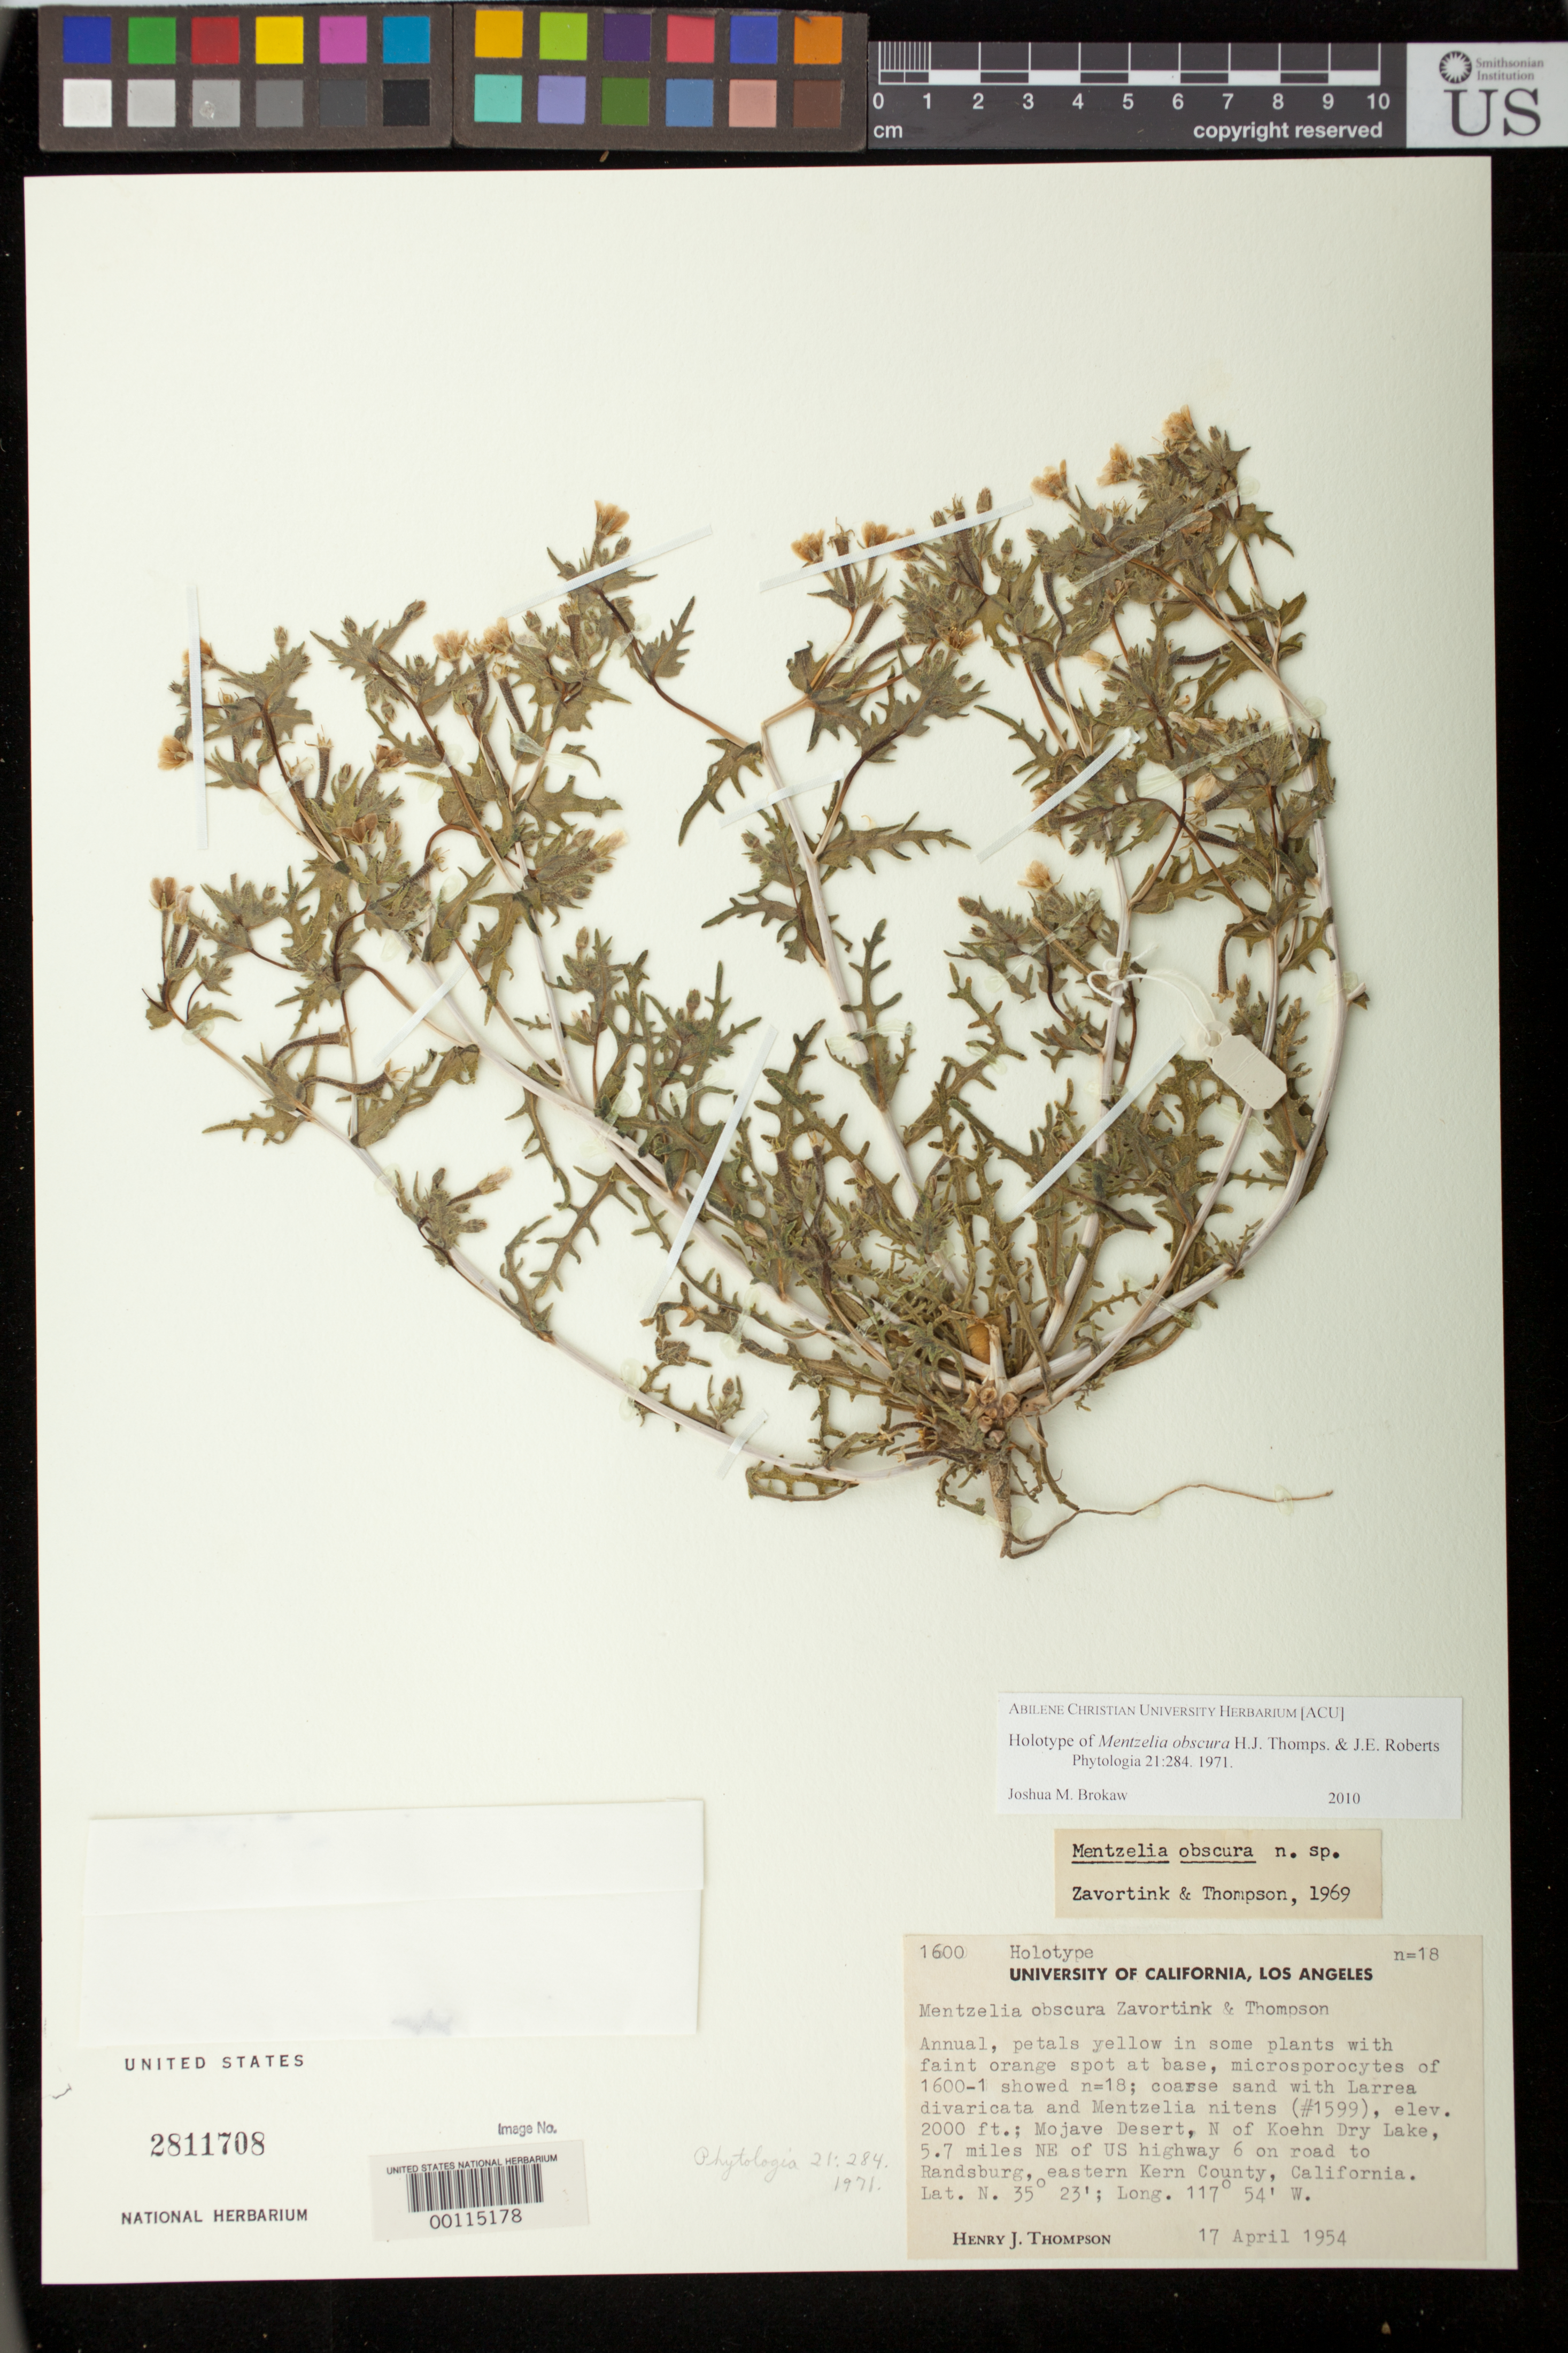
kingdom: Plantae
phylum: Tracheophyta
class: Magnoliopsida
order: Cornales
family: Loasaceae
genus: Mentzelia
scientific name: Mentzelia obscura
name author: H.J. Thomps. & J.E. Roberts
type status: Holotype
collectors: H. J. Thompson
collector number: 1600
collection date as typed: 17 Apr 1954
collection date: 1954-04-17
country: United States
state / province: California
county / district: Kern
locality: Mojave desert, north of Koehn dry lake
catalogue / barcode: US 2811708